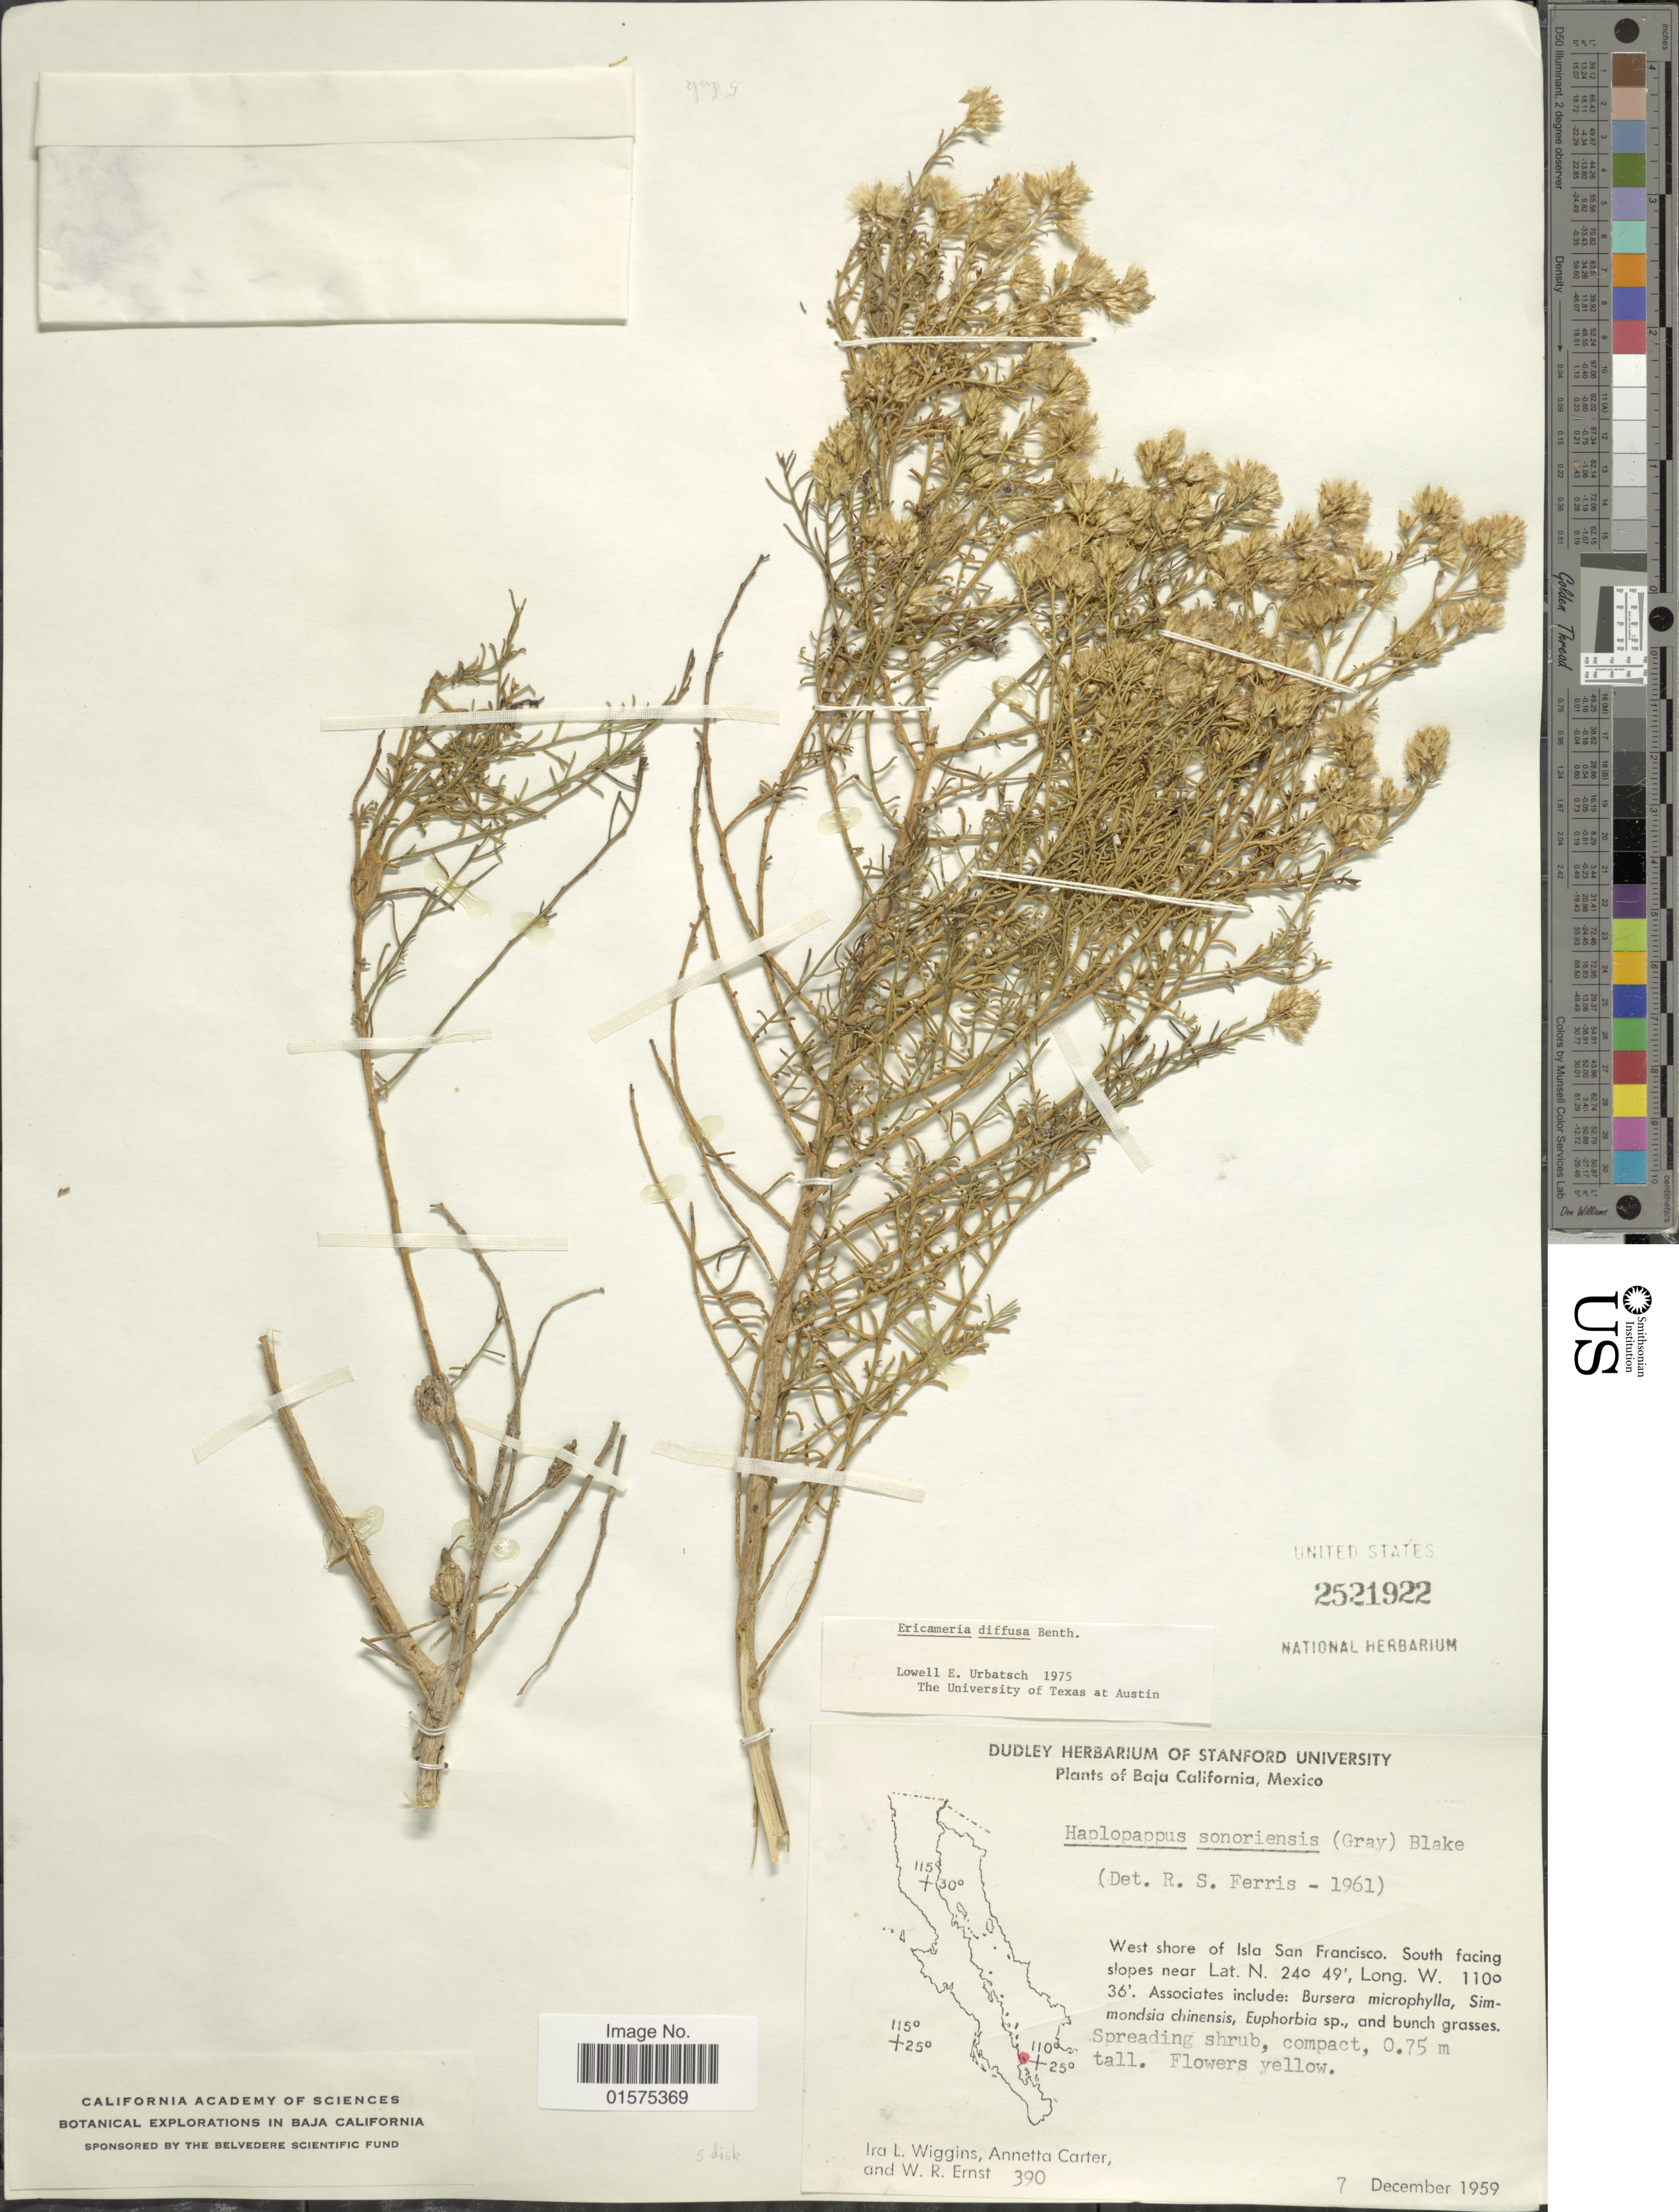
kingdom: Plantae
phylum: Tracheophyta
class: Magnoliopsida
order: Asterales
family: Asteraceae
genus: Xylothamia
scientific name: Xylothamia diffusa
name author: (Benth.) G.L. Nesom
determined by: Urbatsch, Lowell E., Curator (LSU), Louisiana State University (UNITED STATES)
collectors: I. L. Wiggins, A. M. Carter & W. R. Ernst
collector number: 390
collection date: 1959-12-07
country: Mexico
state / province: Baja California Sur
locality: West shore of Isla San Francisco. South facing slopes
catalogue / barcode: US 2521922